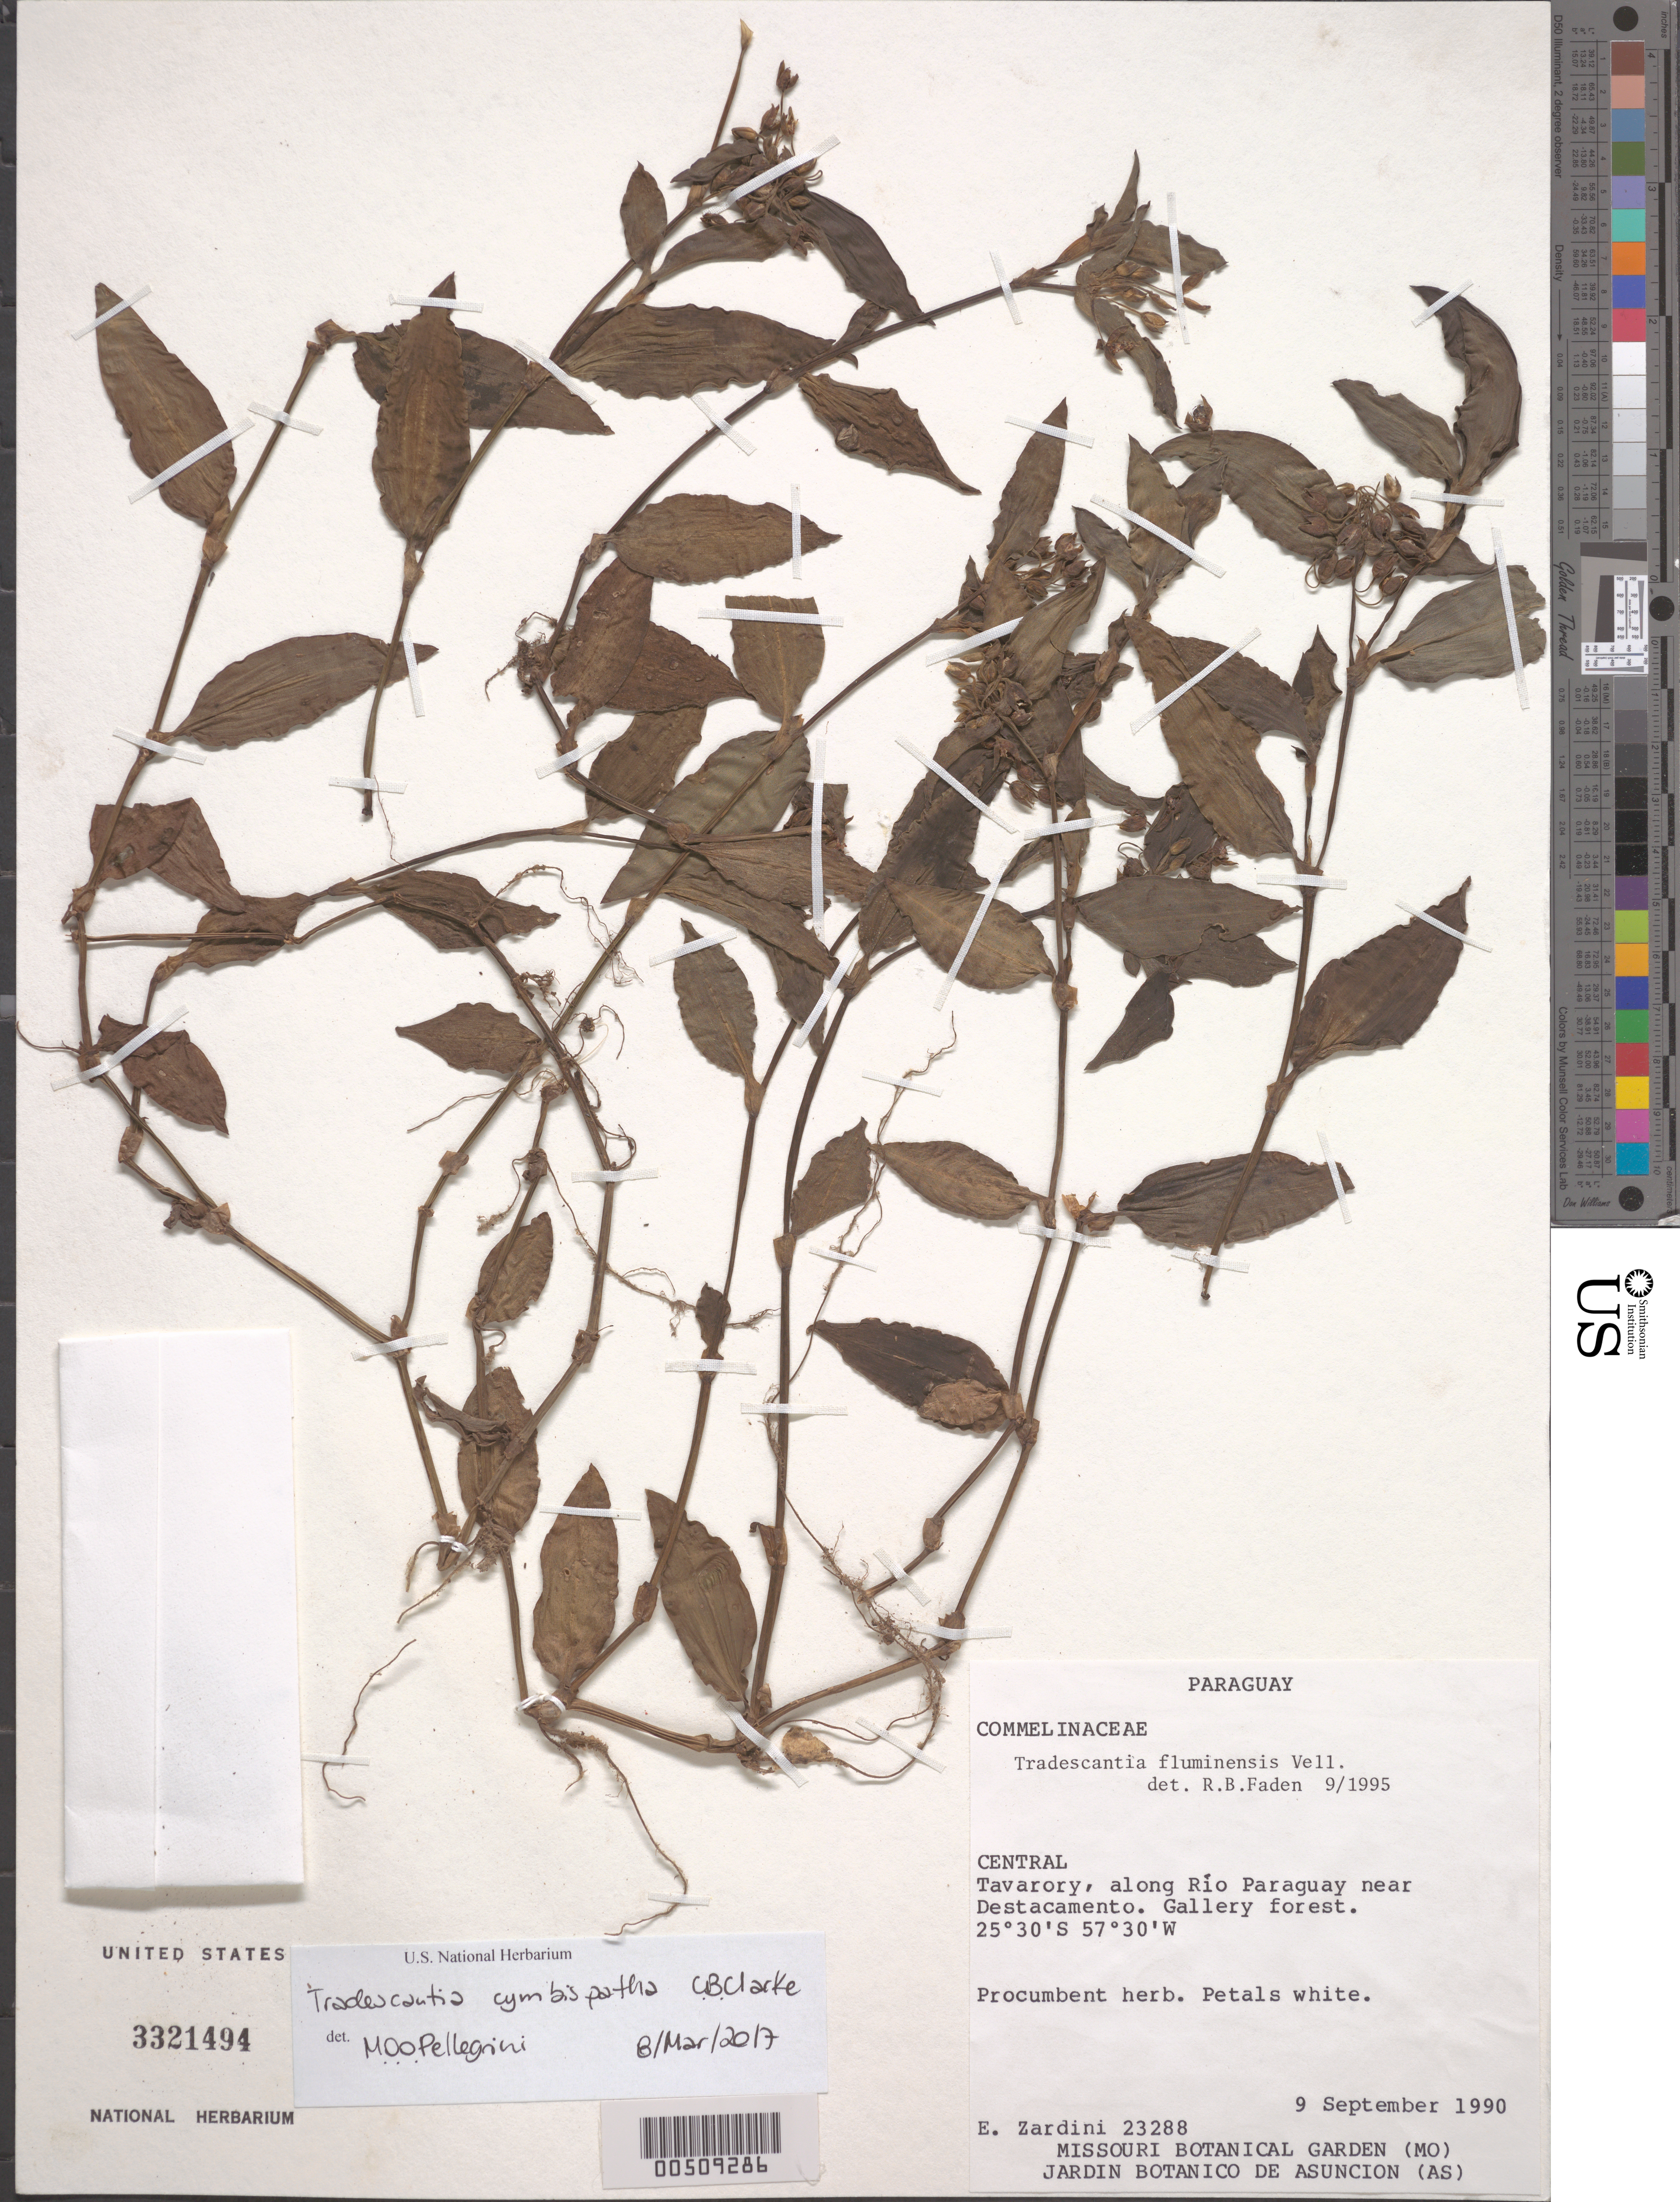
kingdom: Plantae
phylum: Tracheophyta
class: Liliopsida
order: Commelinales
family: Commelinaceae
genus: Tradescantia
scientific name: Tradescantia cymbispatha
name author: C.B. Clarke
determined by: Pellegrini, M. O. de Oliveira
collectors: E. M. Zardini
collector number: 23288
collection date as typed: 09 Sep 1990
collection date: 1990-09-09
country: Paraguay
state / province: Central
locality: Tavarory, rio paraguay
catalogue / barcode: US 3321494